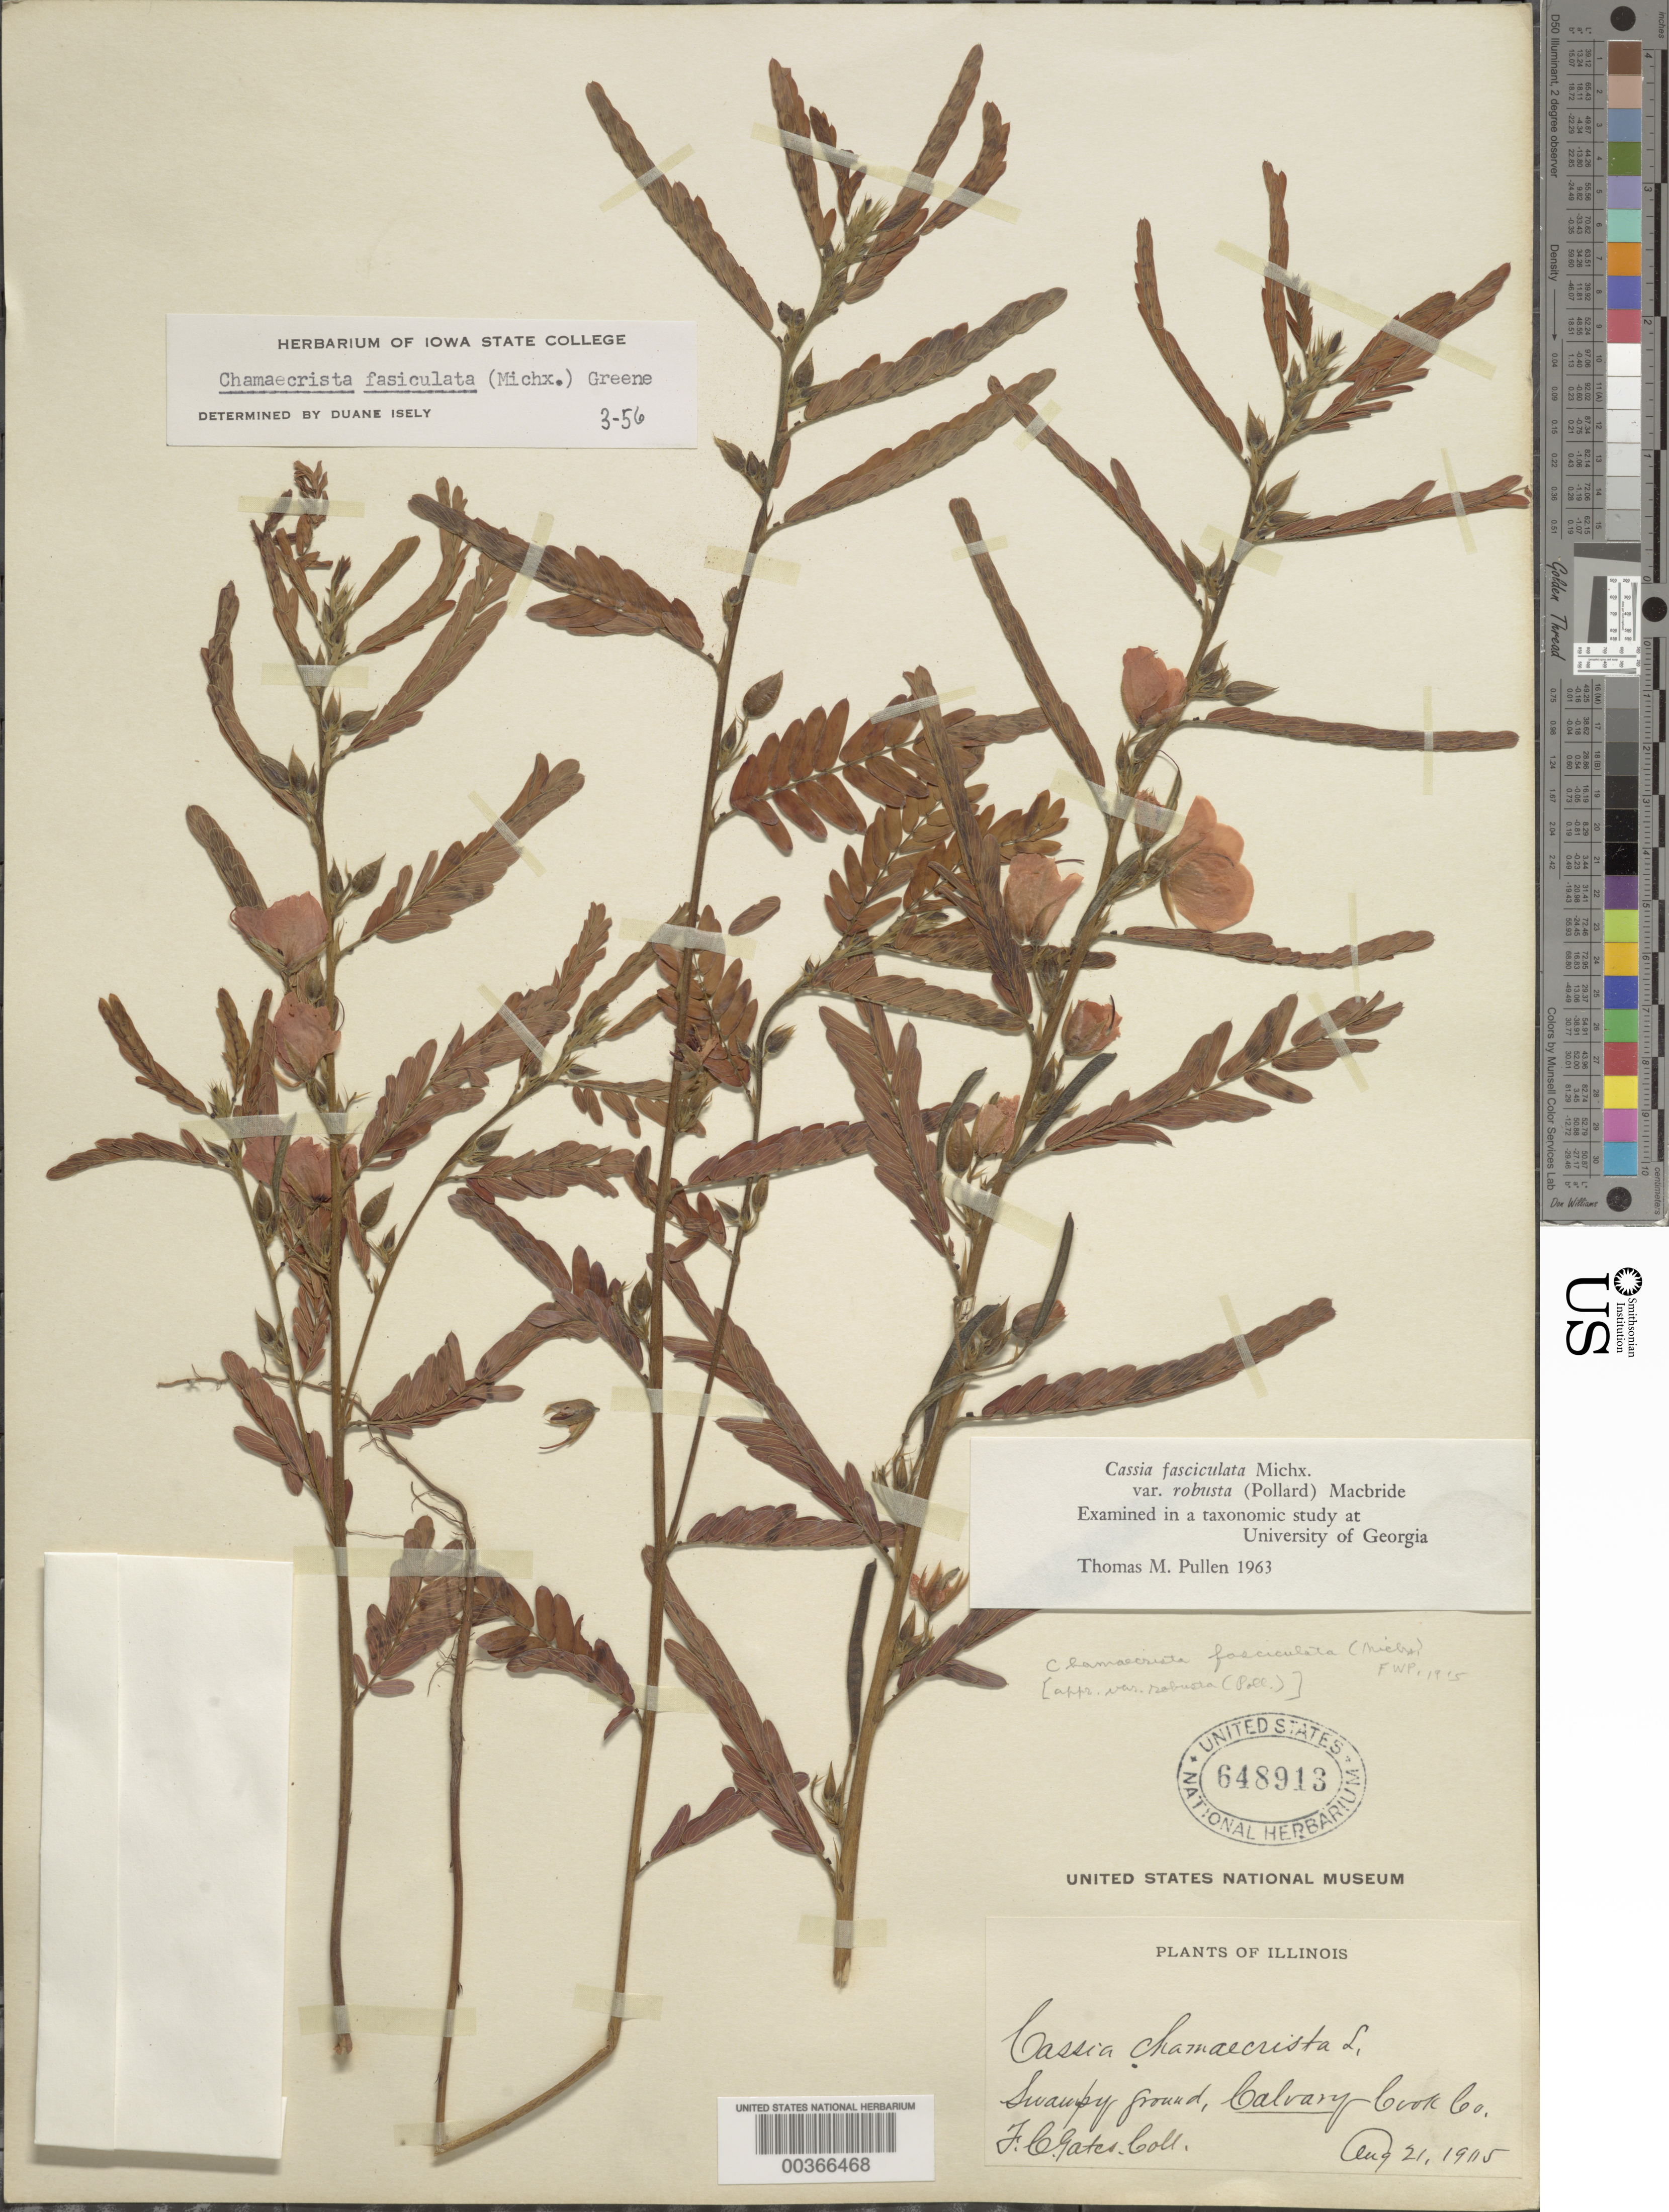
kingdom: Plantae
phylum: Tracheophyta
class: Magnoliopsida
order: Fabales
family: Fabaceae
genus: Chamaecrista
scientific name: Chamaecrista fasciculata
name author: (Michx.) Greene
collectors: F. C. Gates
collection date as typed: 21 Aug 1905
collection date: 1905-08-21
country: United States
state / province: Illinois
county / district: Cook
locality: Calvary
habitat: Swampy ground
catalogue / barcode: US 648913